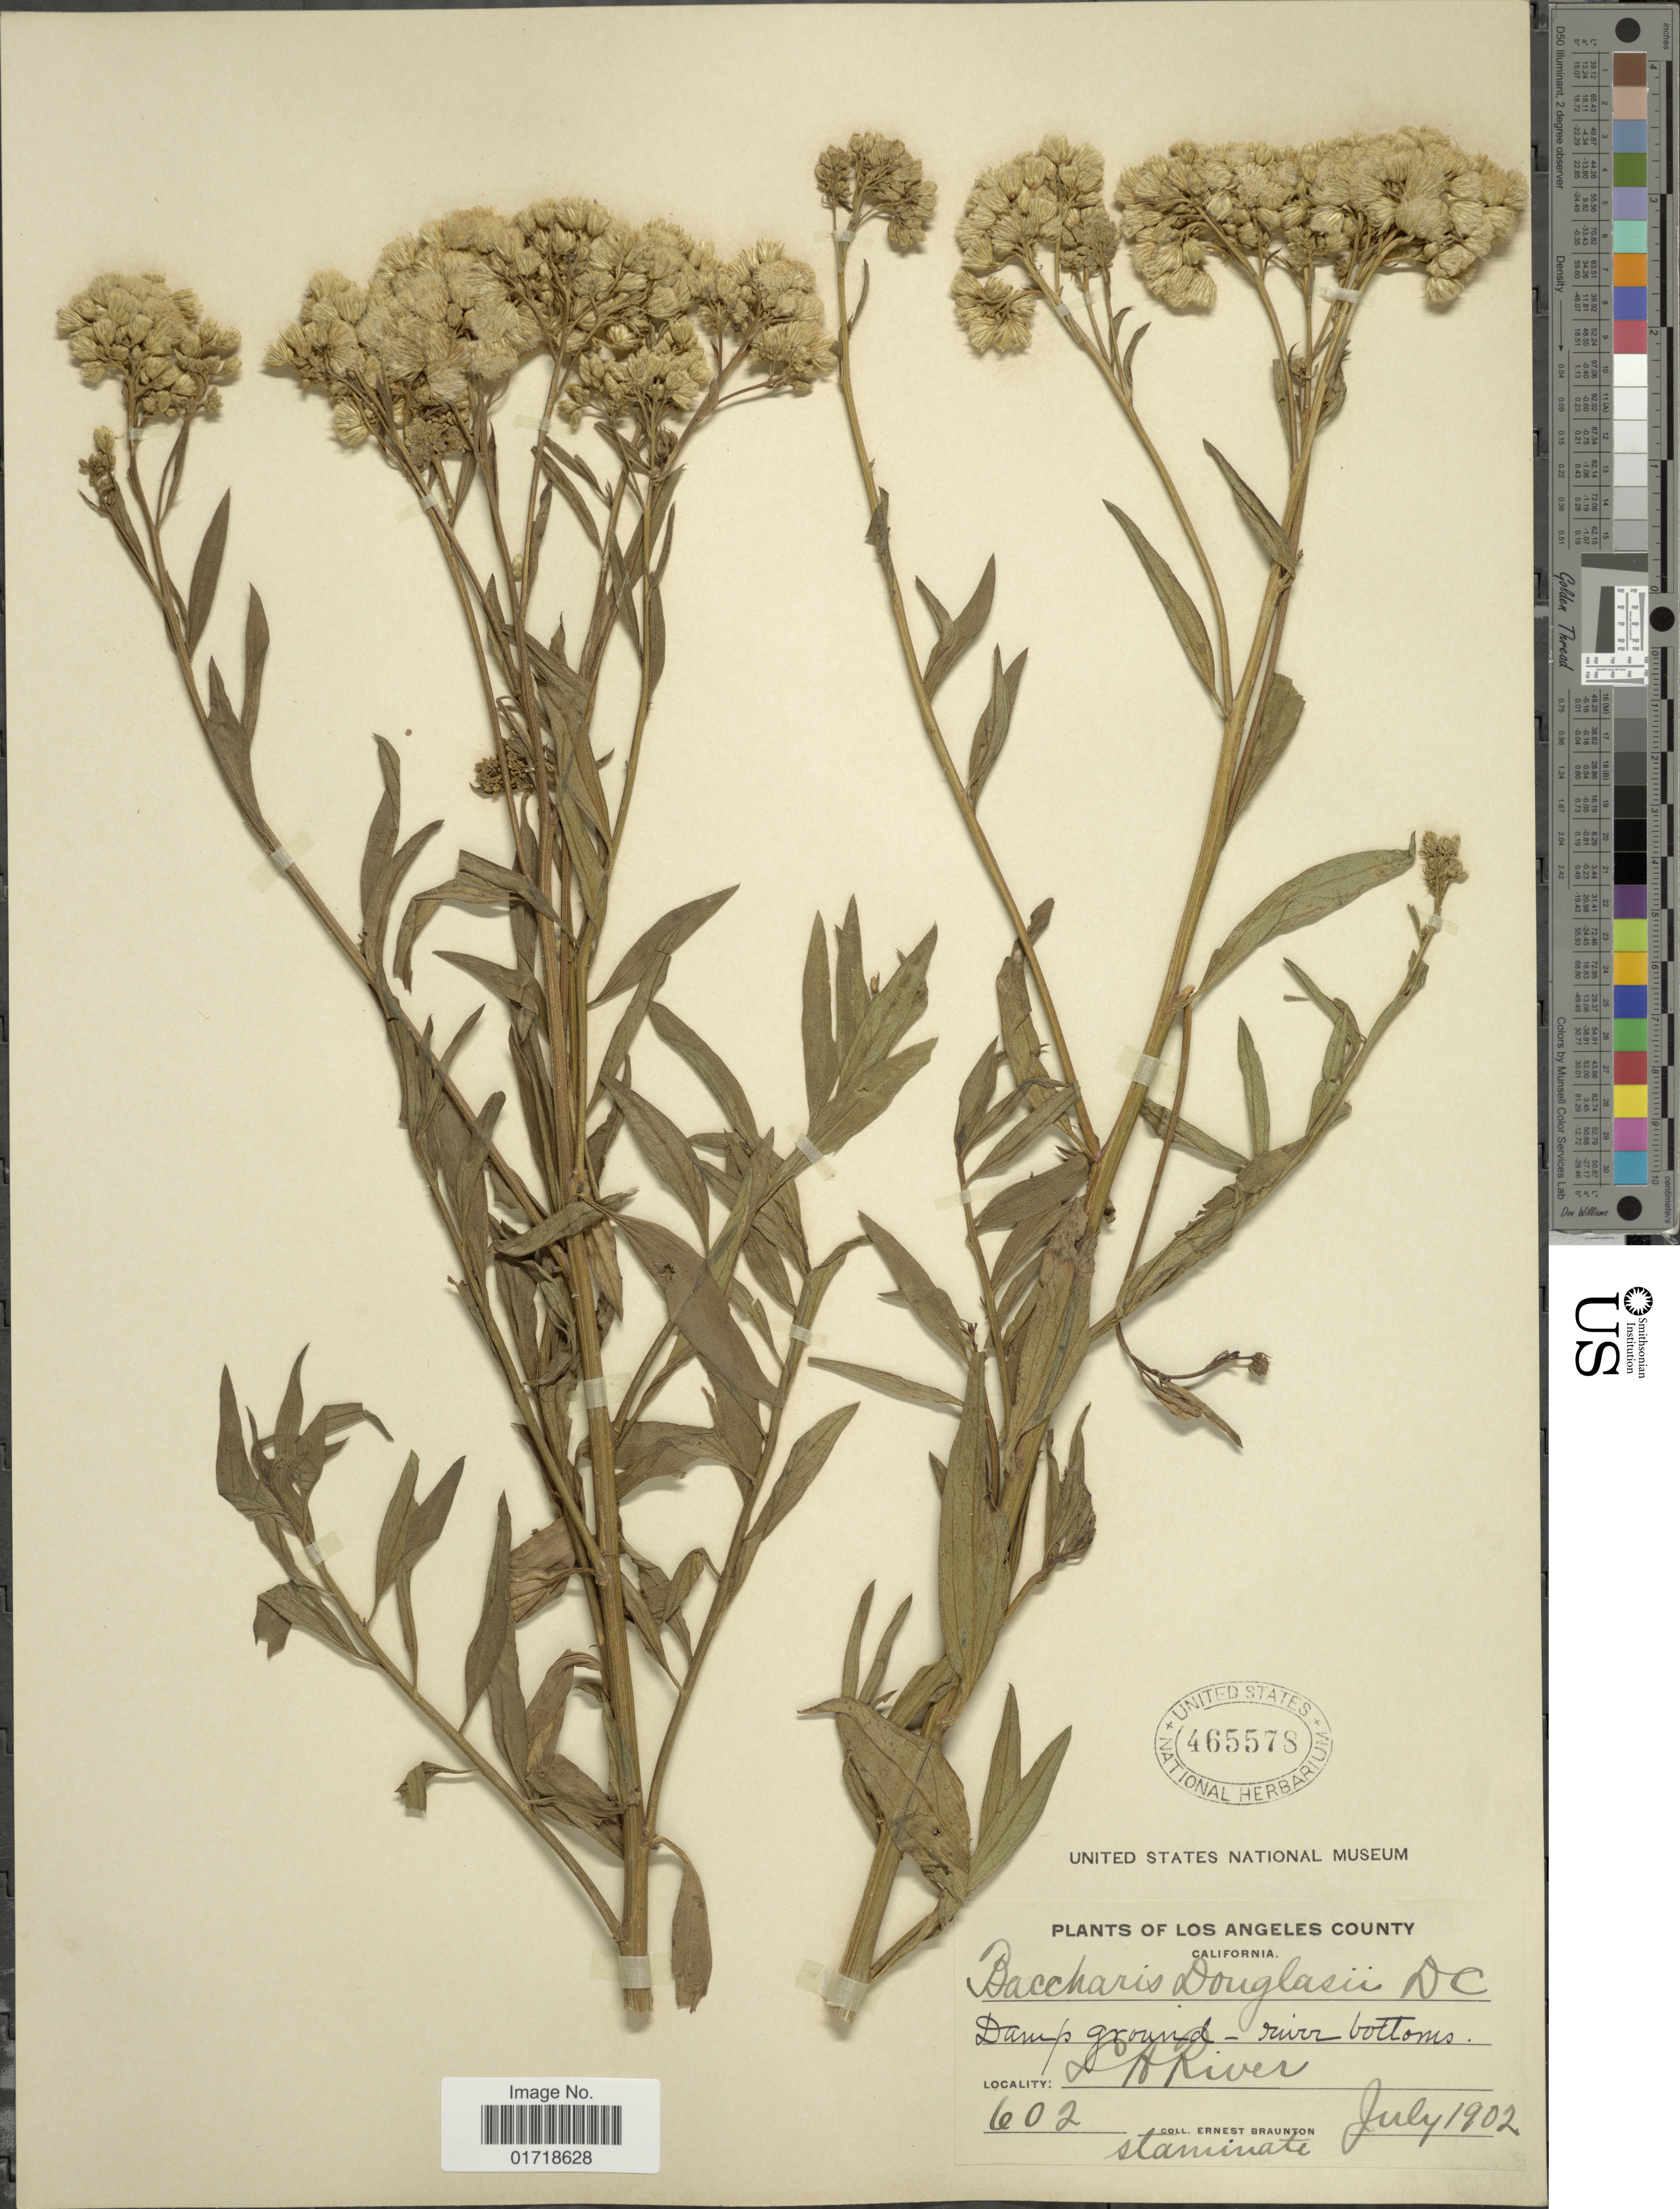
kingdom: Plantae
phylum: Tracheophyta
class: Magnoliopsida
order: Asterales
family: Asteraceae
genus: Baccharis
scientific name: Baccharis douglasii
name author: DC.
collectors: E. Braunton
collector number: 602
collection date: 1902-07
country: United States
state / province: California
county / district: Los Angeles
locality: Los Angeles County, Damp ground, river bottoms, L A. river.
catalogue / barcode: US 465578